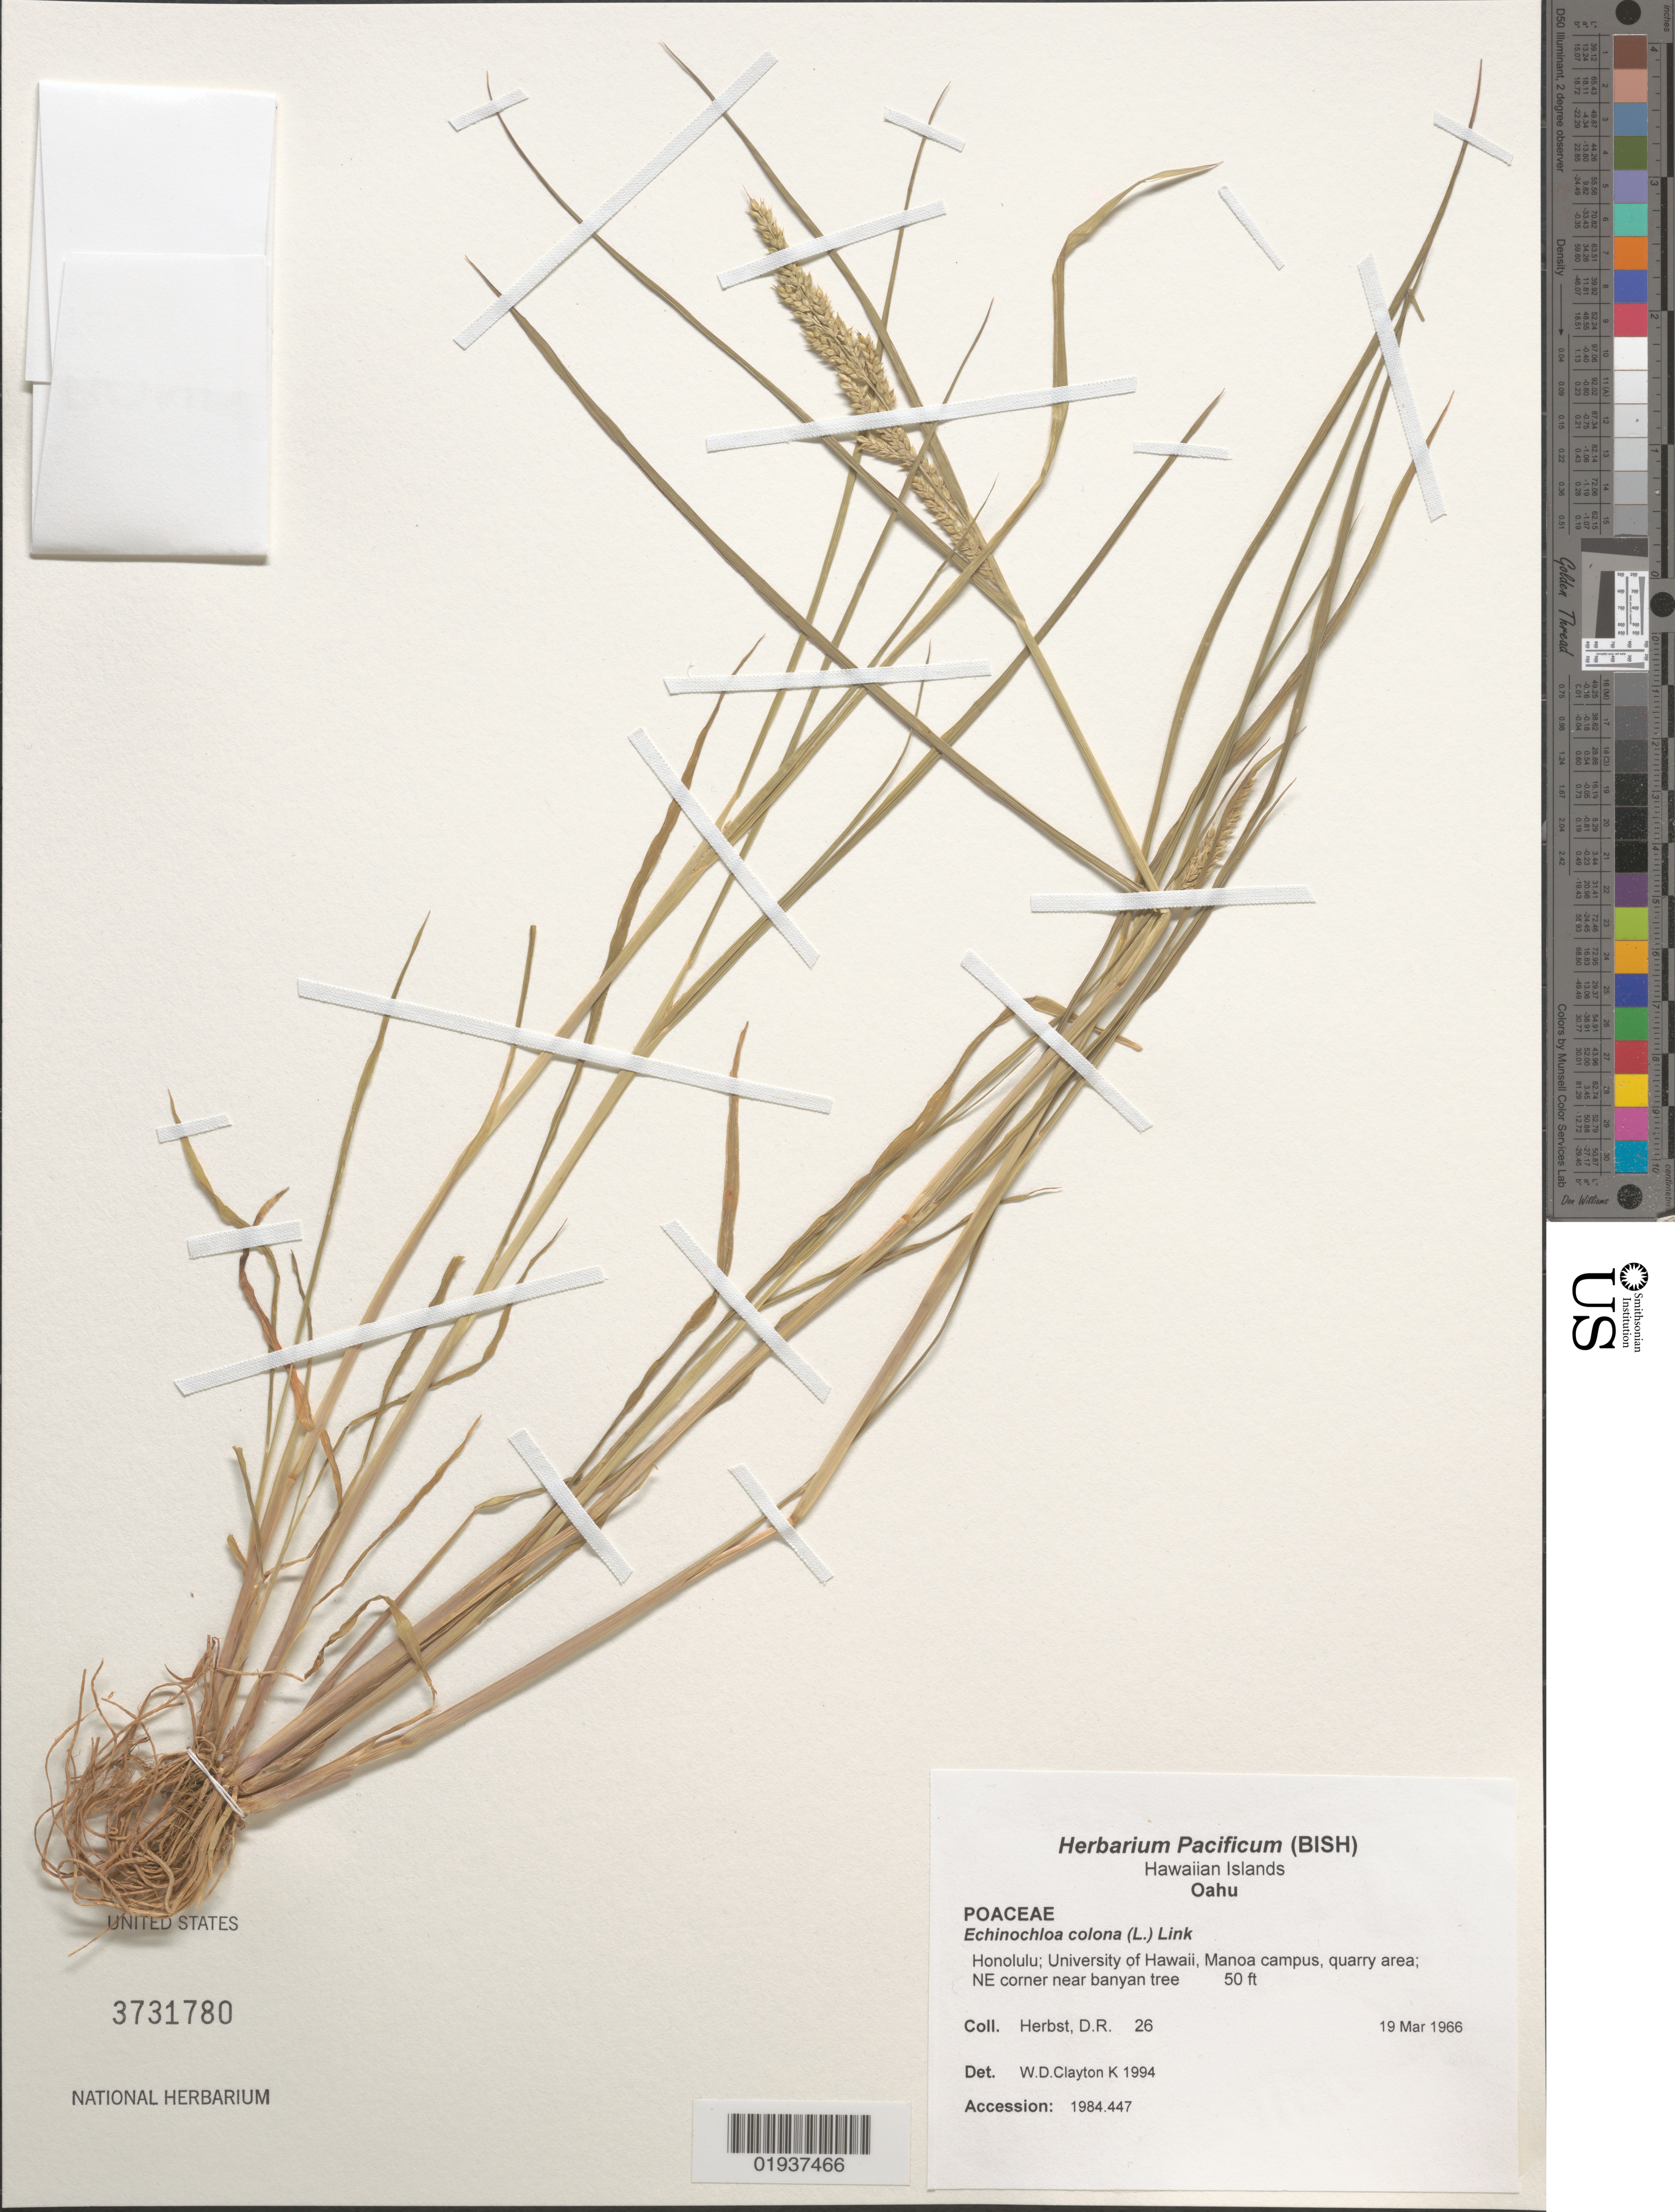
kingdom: Plantae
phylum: Tracheophyta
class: Liliopsida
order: Poales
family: Poaceae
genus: Echinochloa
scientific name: Echinochloa colona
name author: (L.) Link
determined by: Clayton, W. D.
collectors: D. R. Herbst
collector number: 26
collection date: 1966-03-19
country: United States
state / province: Hawaii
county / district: Honolulu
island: Oahu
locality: University of Hawaii, Manoa campus, quarry area, NE corner near banyan tree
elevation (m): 15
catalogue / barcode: US 3731780